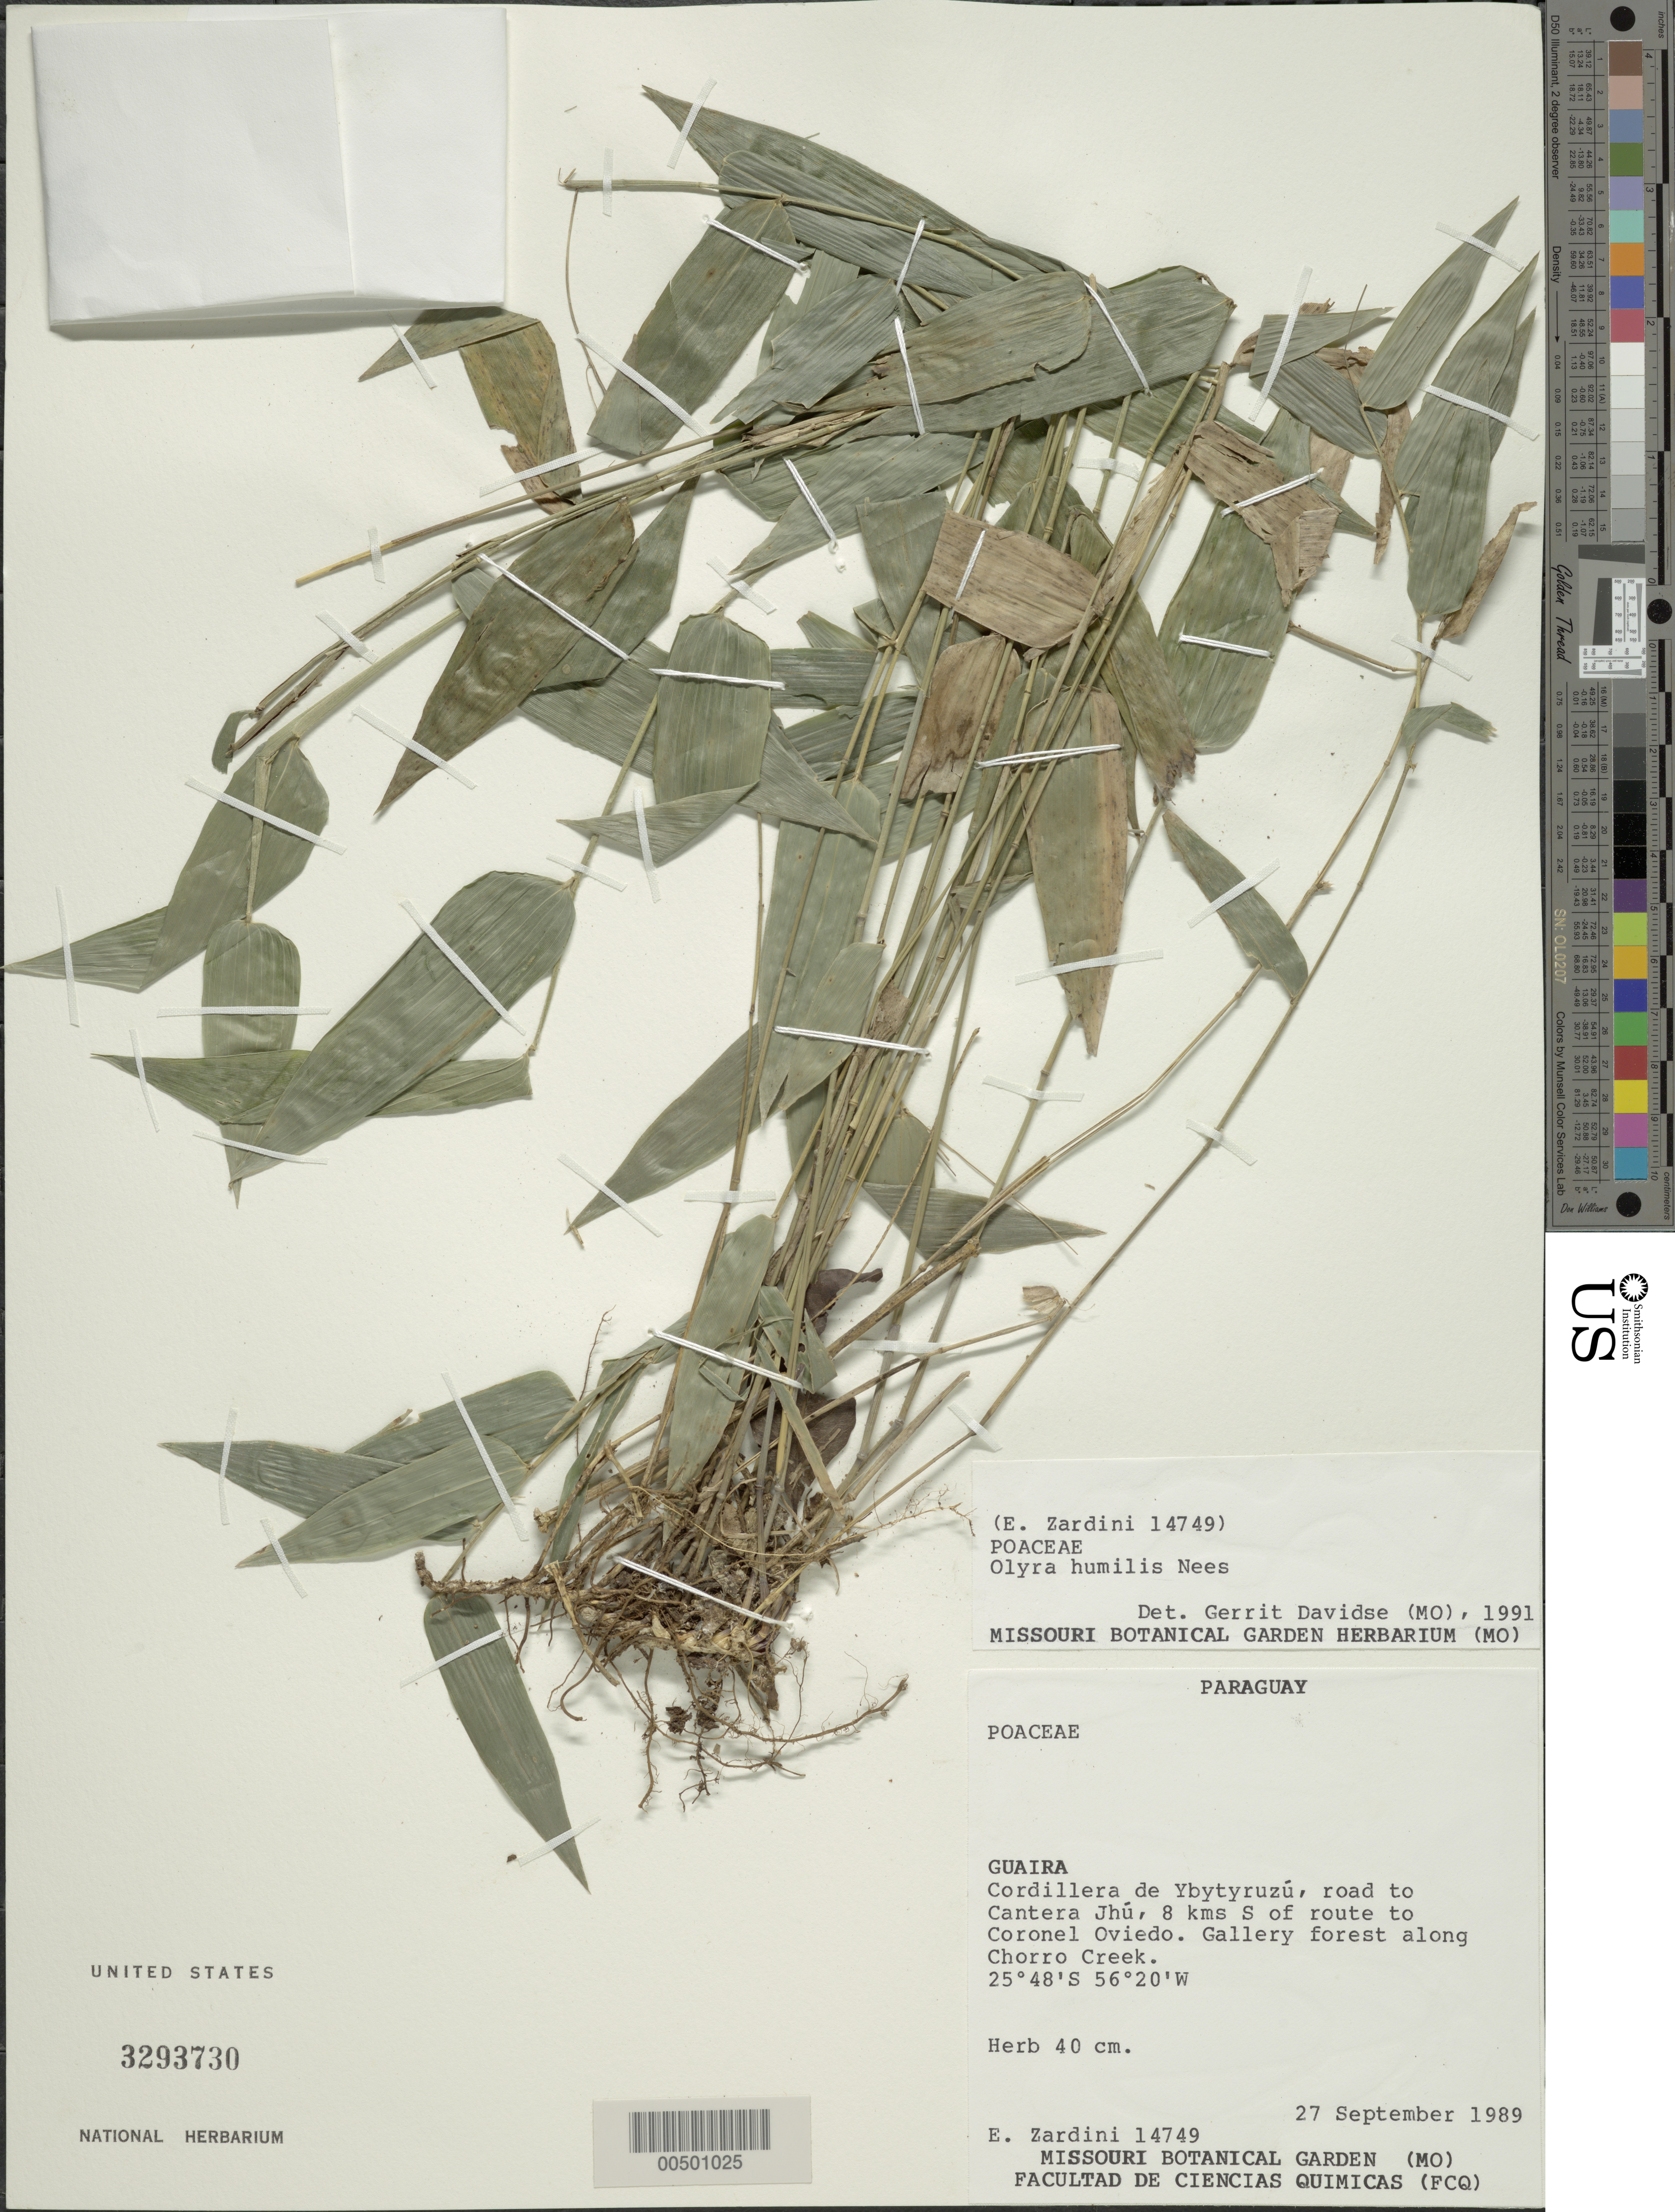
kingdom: Plantae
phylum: Tracheophyta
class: Liliopsida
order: Poales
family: Poaceae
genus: Olyra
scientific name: Olyra humilis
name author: Nees in Mart.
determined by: Davidse, Gerrit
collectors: E. M. Zardini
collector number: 14749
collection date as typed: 27 Sep 1989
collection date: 1989-09-27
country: Paraguay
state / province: Guairá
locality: Cordillera de ybytyruzu, road to cantera jhu, 8 kms s of route to coronel oviedo. along chorro creek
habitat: Gallery forest along creek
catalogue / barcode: US 3293730